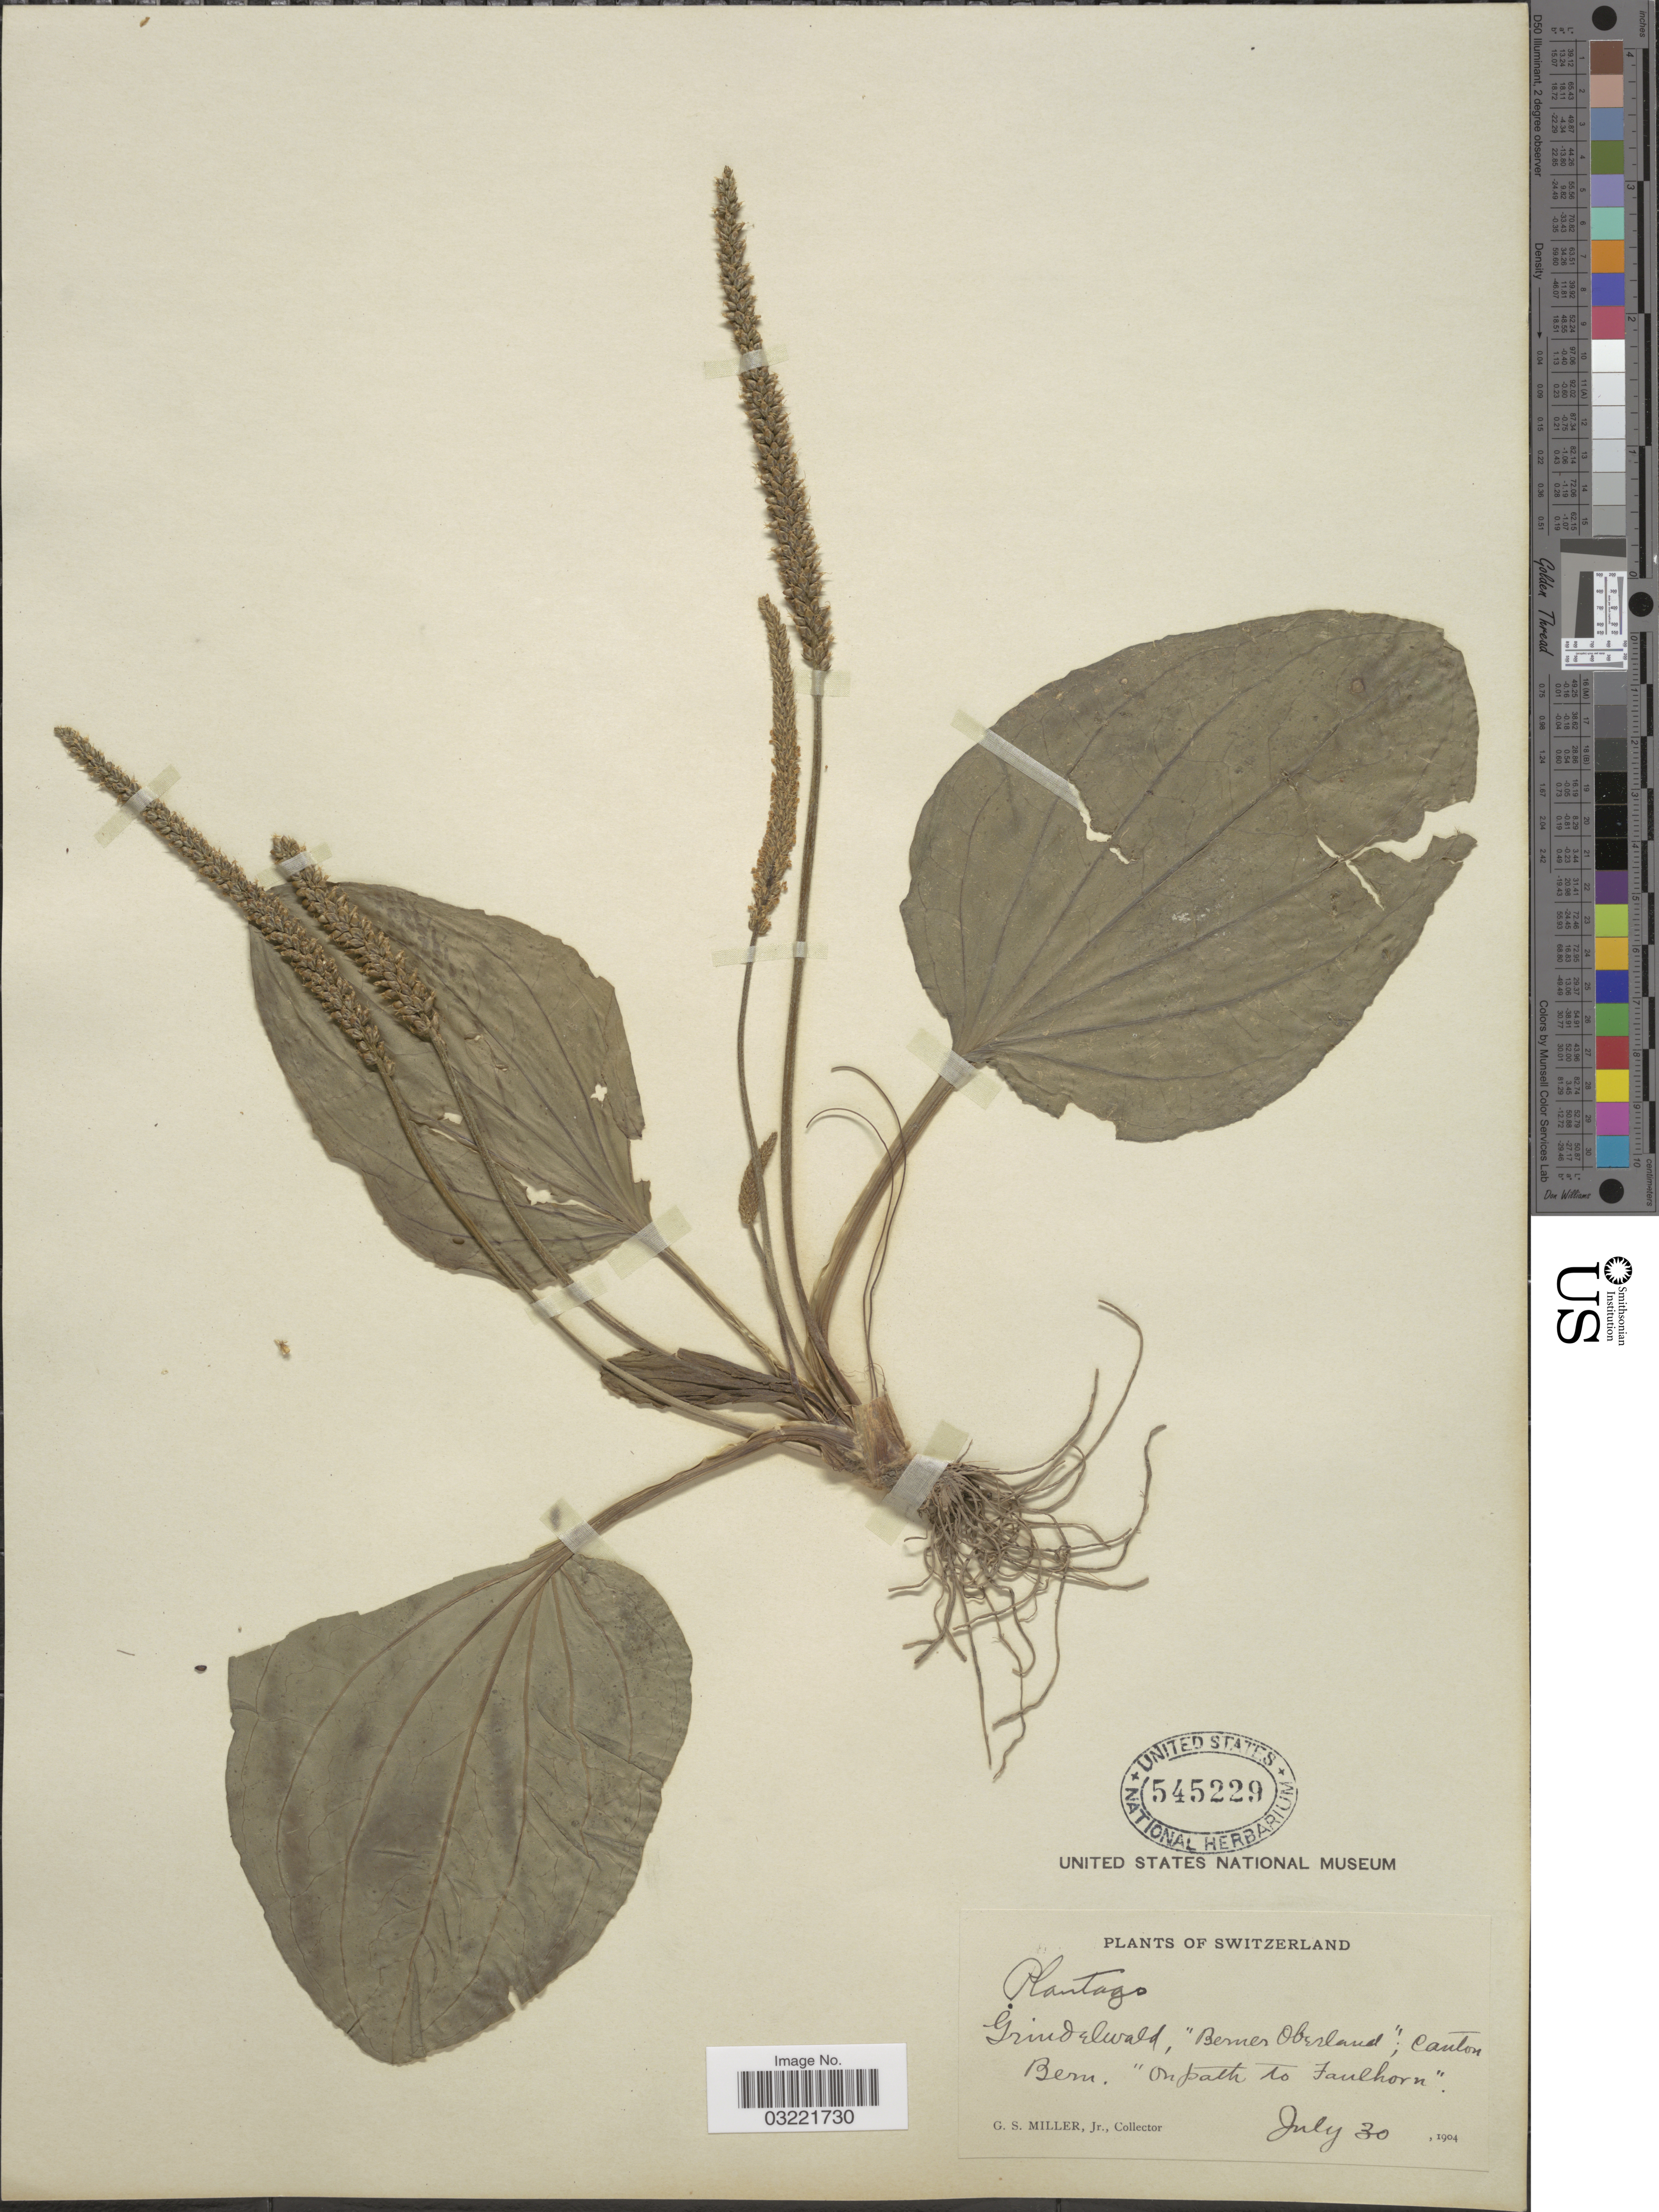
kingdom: Plantae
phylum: Tracheophyta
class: Magnoliopsida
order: Lamiales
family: Plantaginaceae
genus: Plantago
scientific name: Plantago major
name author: L.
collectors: G. S. Miller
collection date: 1904-07-30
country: Switzerland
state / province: Bern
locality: Grindelwald, "Bemer Oberland", Canton Bern. "on path to Faulhorn".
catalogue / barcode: US 545229